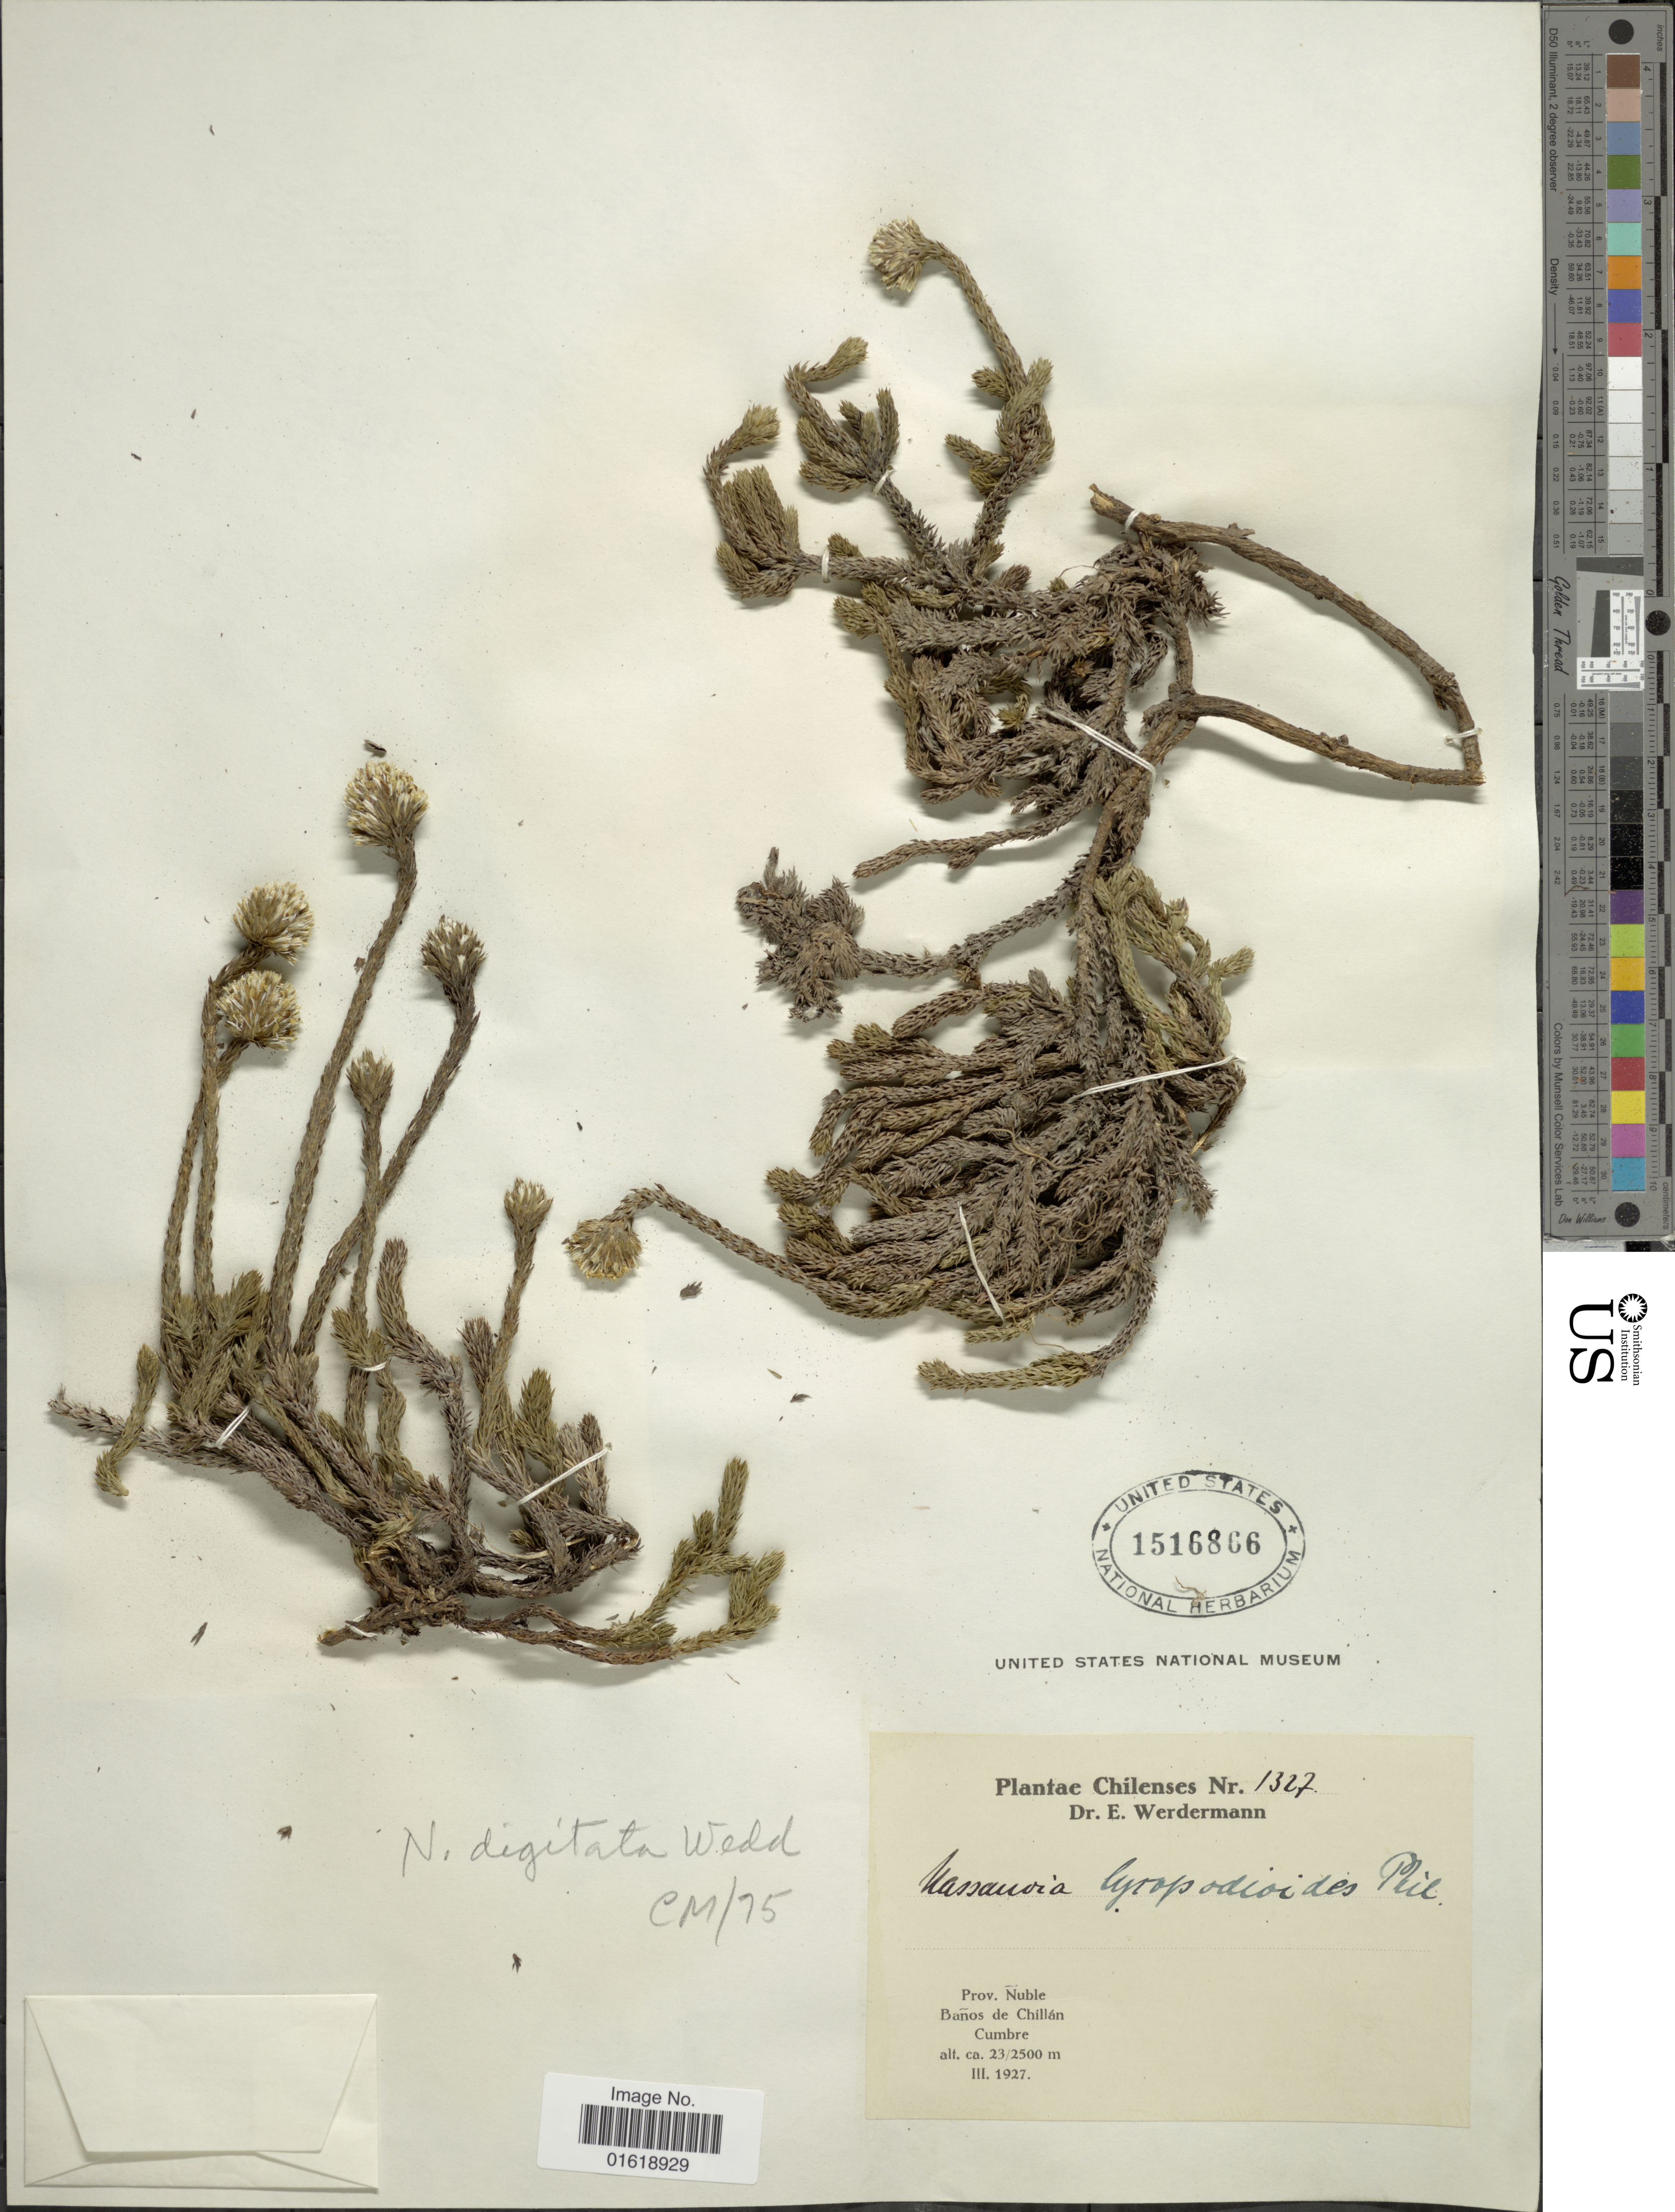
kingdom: Plantae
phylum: Tracheophyta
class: Magnoliopsida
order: Asterales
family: Asteraceae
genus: Nassauvia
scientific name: Nassauvia digitata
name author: Wedd.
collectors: E. Werdermann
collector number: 1327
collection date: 1927-03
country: Chile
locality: Prov. Nuble. Ba1os de Chillán. Cumbre.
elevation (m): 2300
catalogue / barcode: US 1516866